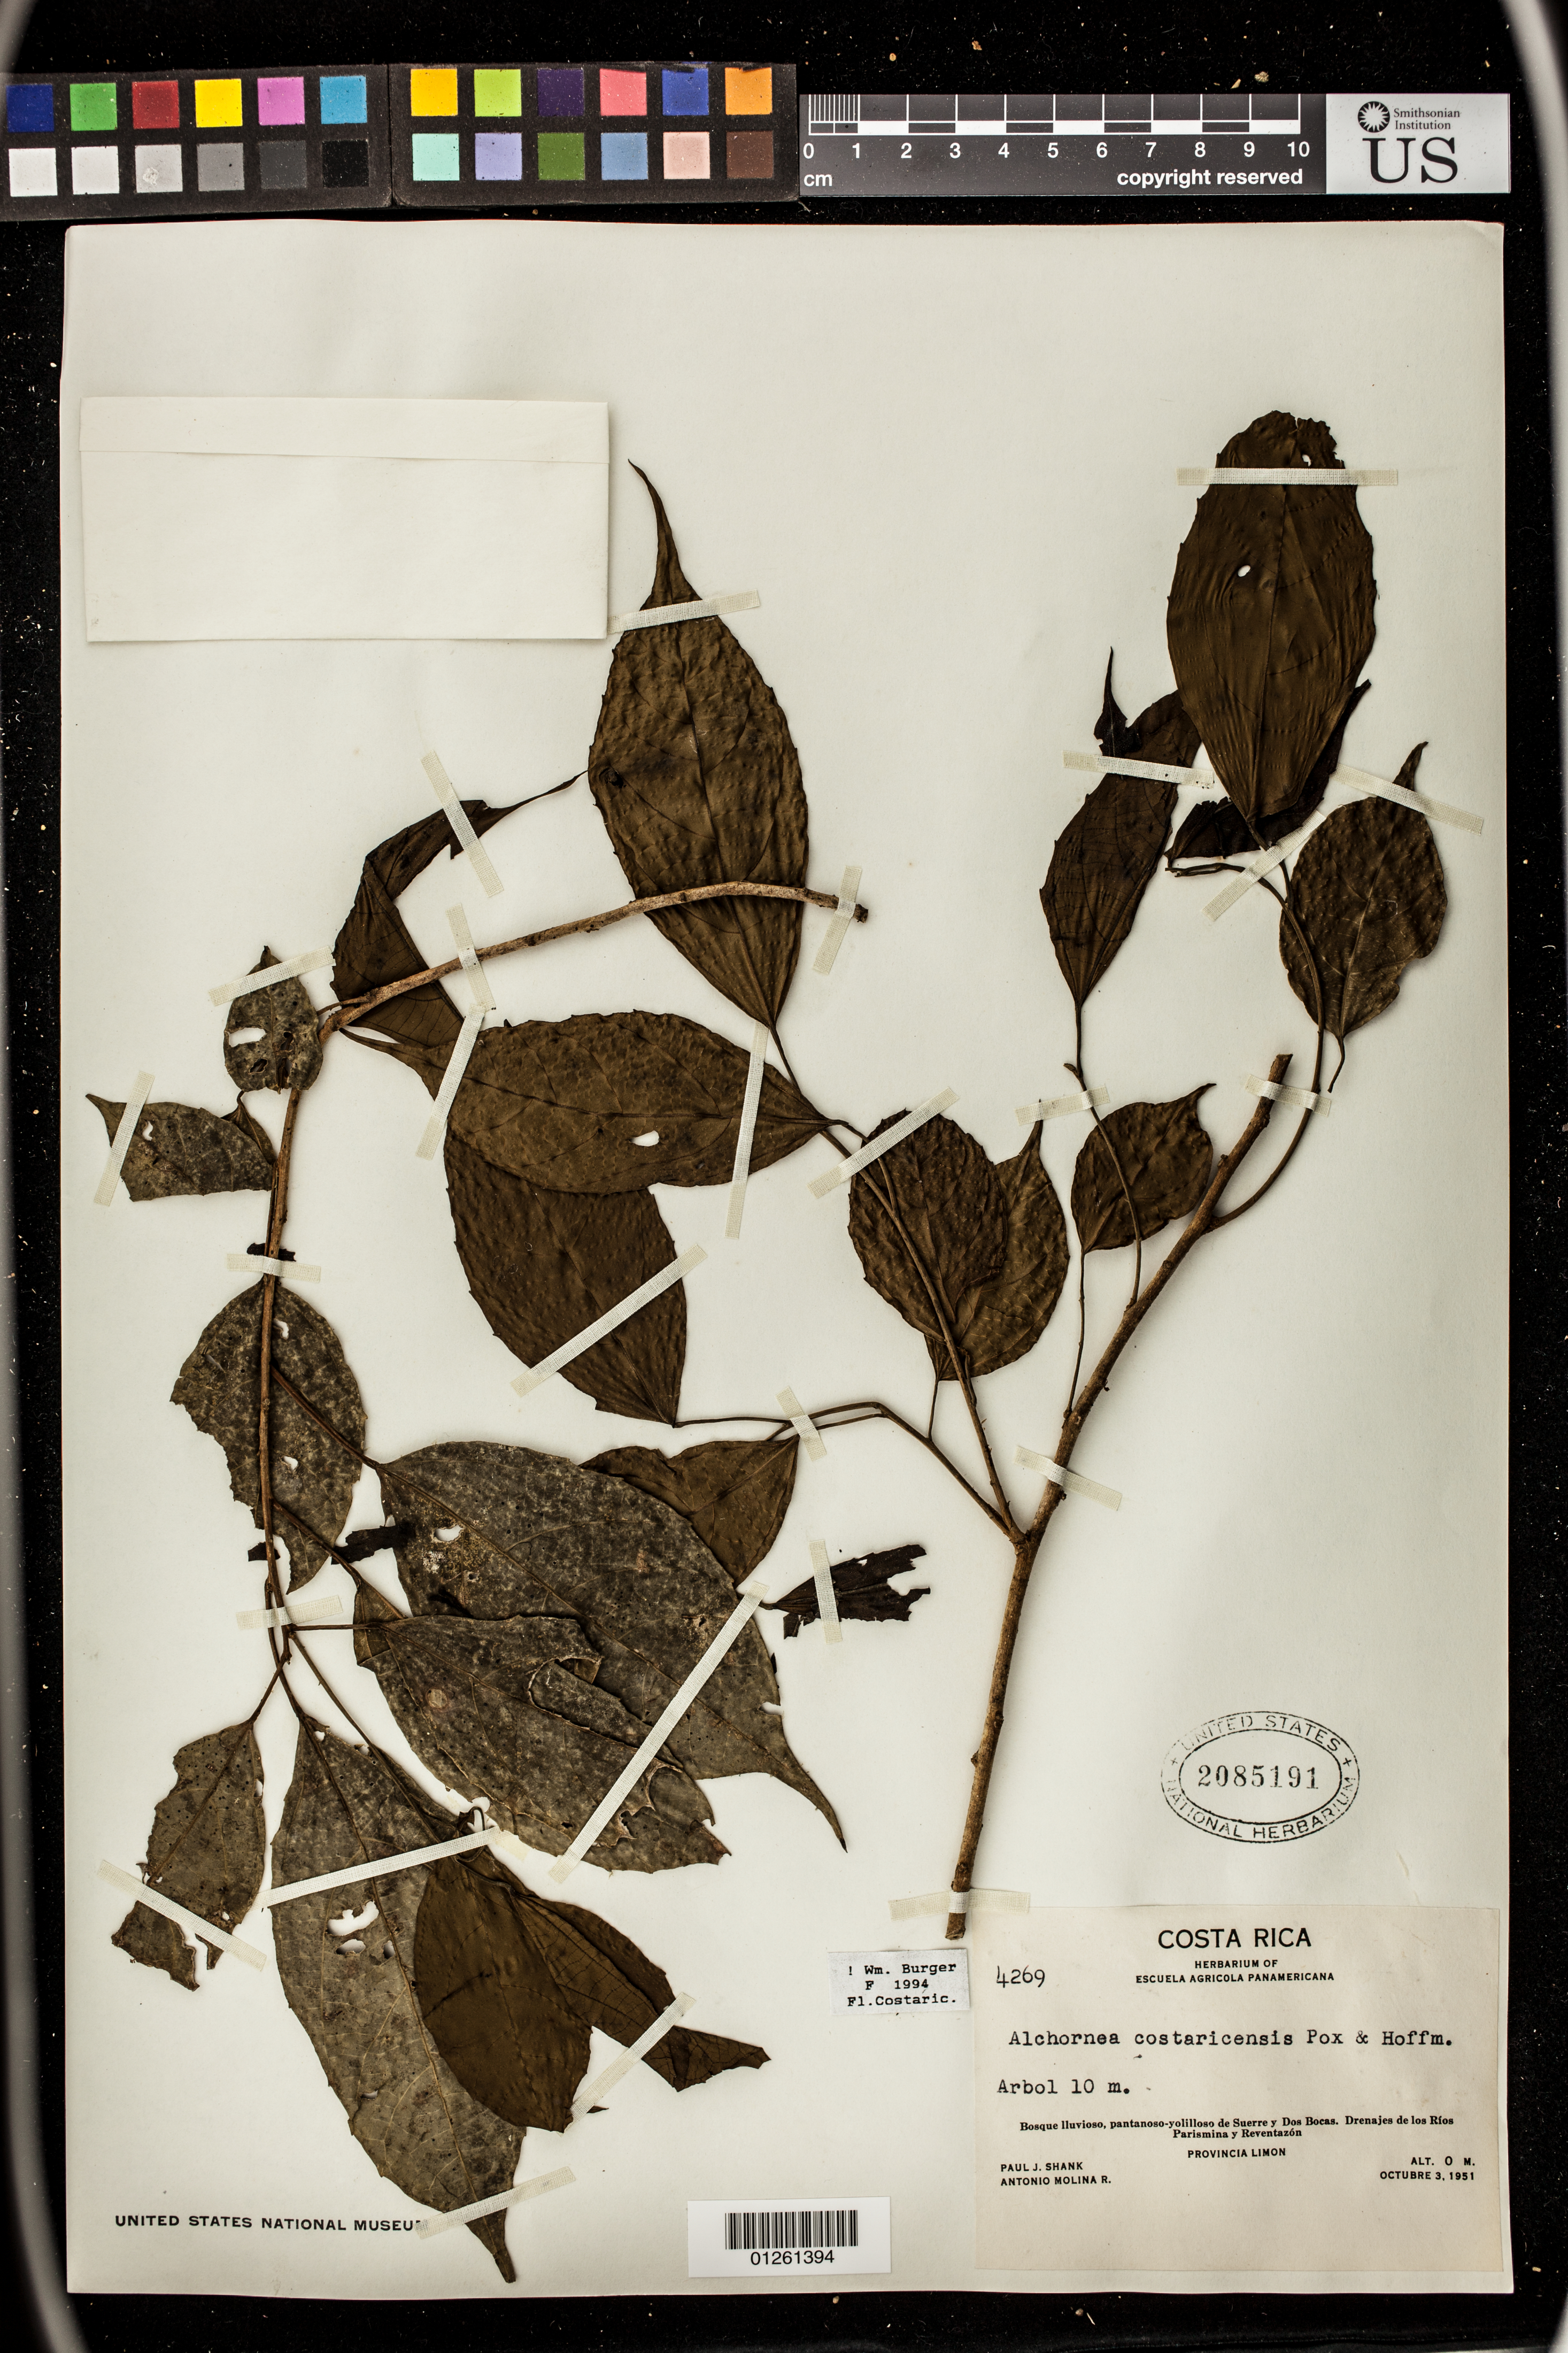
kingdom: Plantae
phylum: Tracheophyta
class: Magnoliopsida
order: Malpighiales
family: Euphorbiaceae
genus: Alchornea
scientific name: Alchornea costaricensis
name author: Pax & K. Hoffm. in Engl.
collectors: P. J. Shank & A. Molina R.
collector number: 4269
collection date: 1951-10-03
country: Costa Rica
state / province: Limon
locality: Suerre y Dos Bocas. Drenajes de los Rios Parismina y Reventazon.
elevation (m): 0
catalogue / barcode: US 2085191